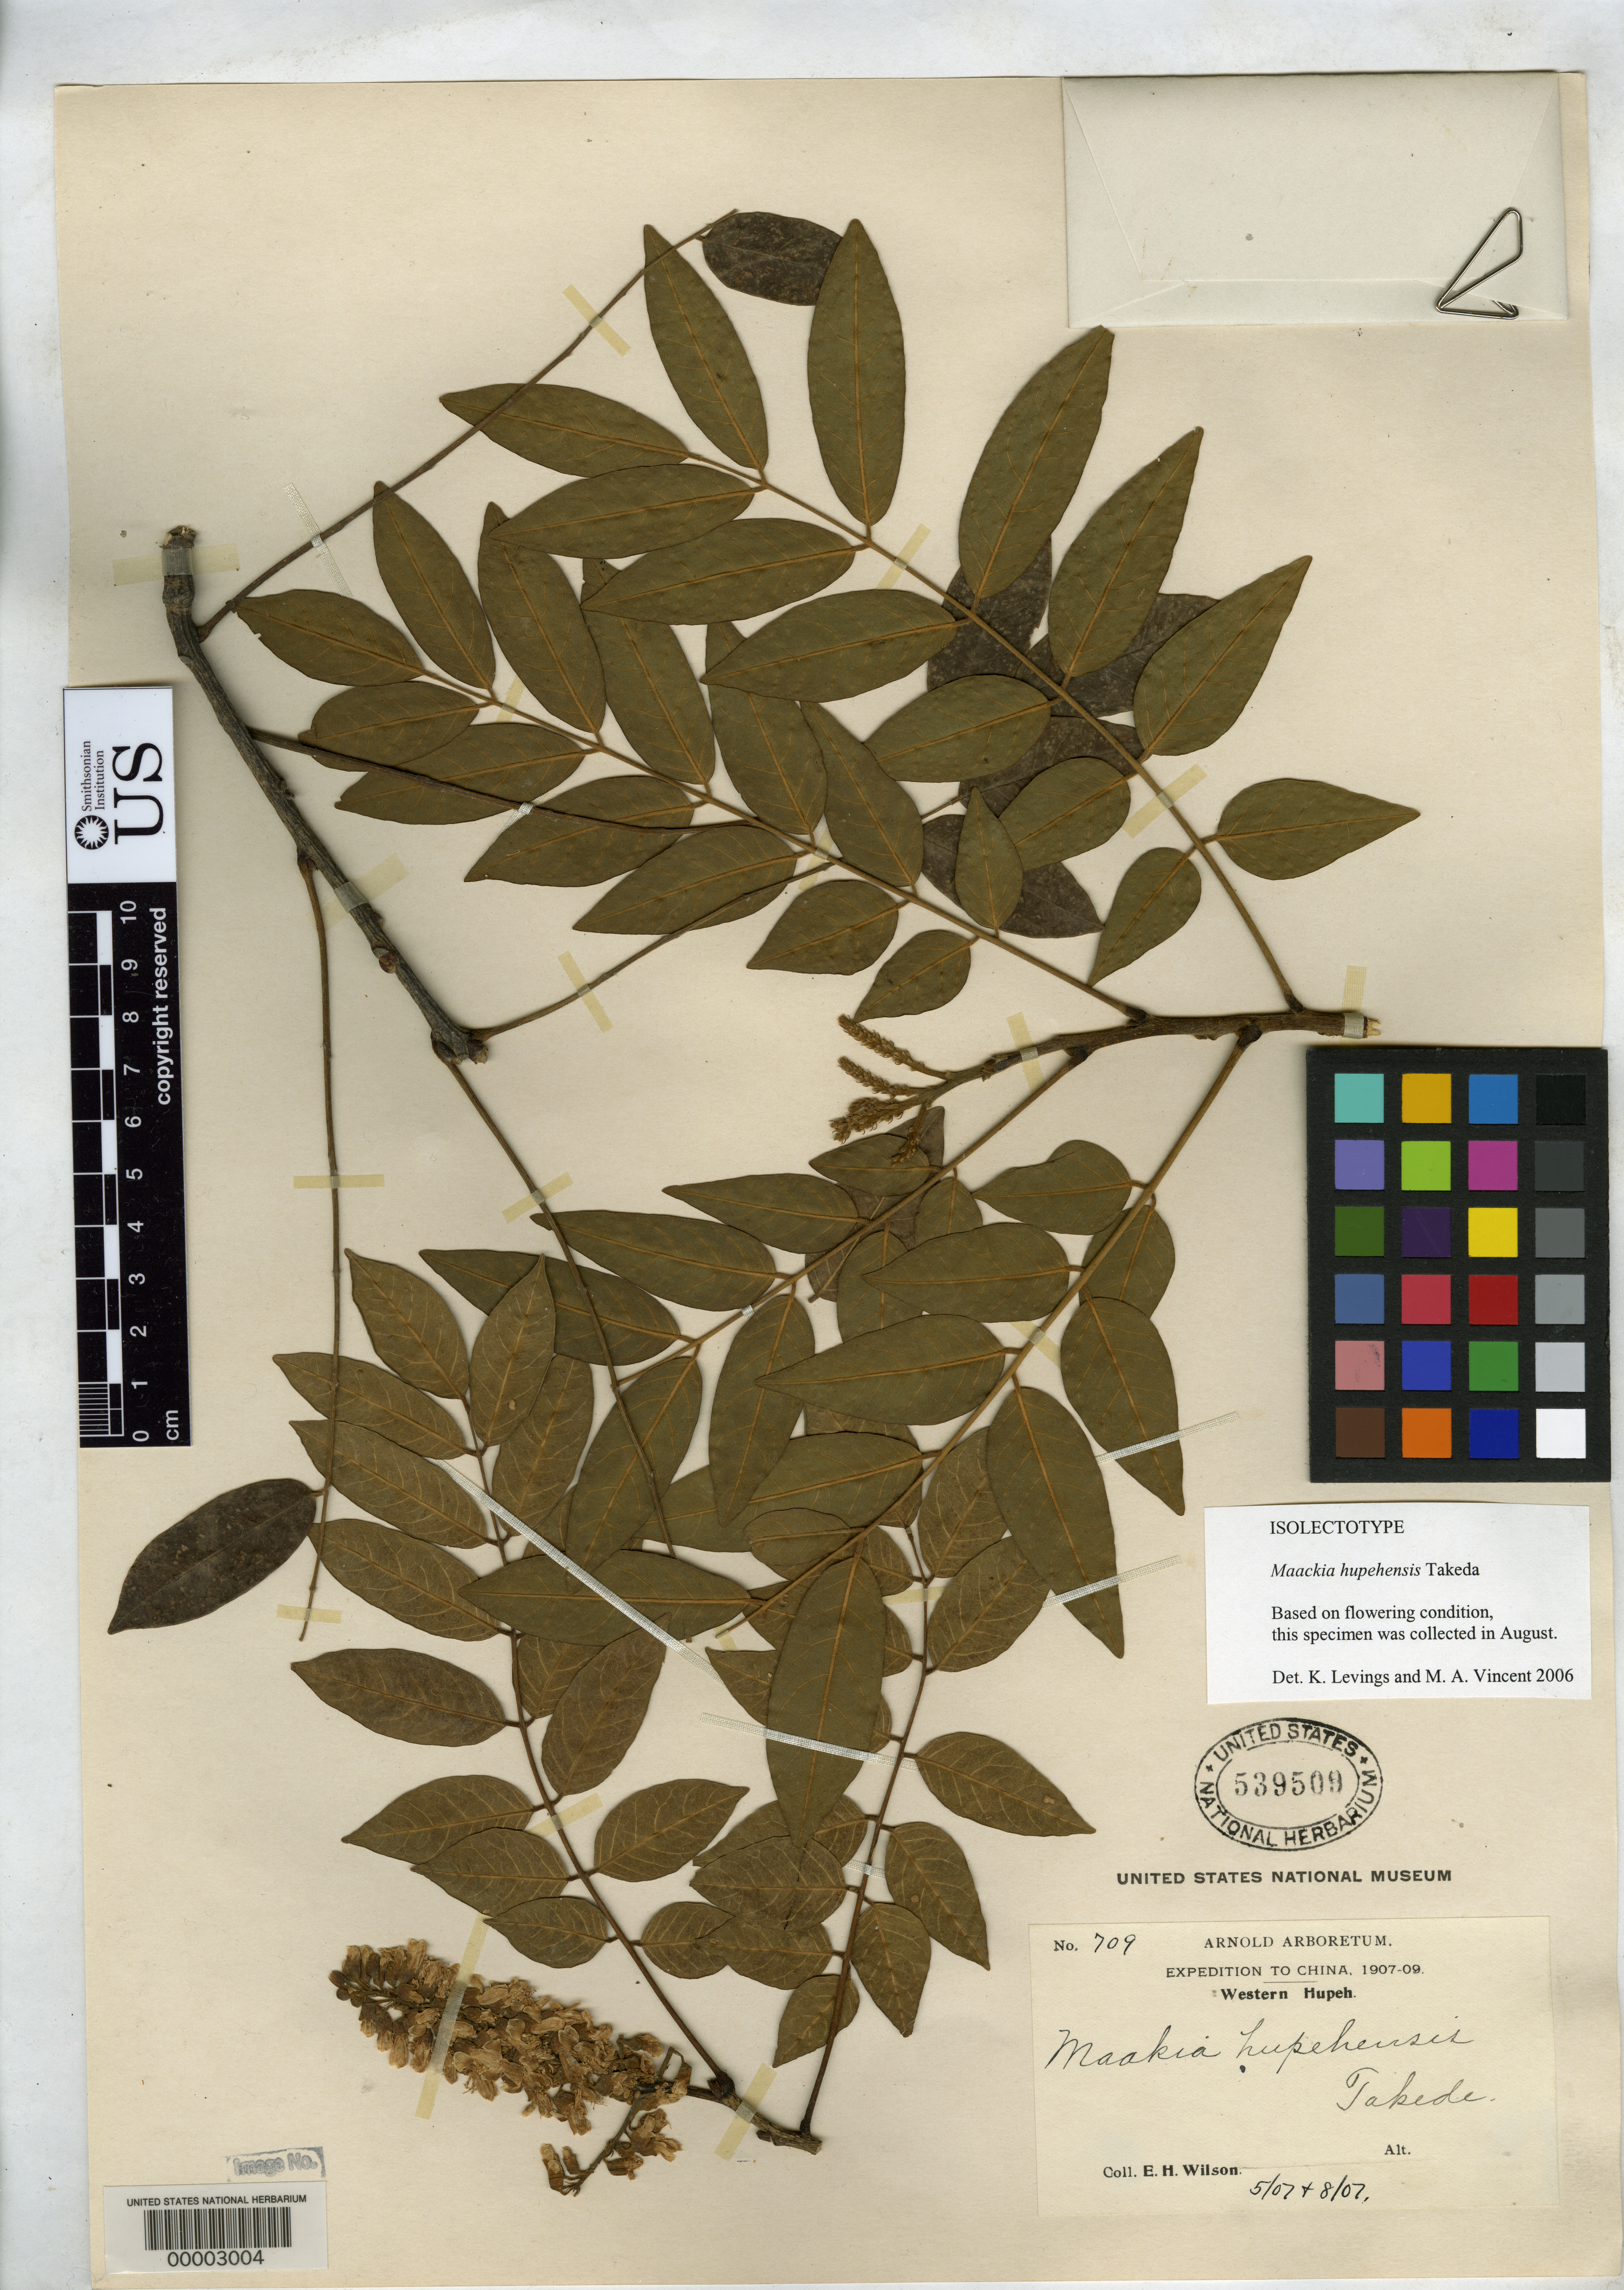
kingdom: Plantae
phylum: Tracheophyta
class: Magnoliopsida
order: Fabales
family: Fabaceae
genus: Maackia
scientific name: Maackia hupehensis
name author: Takeda in Sarg.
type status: Isosyntype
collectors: E. H. Wilson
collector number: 709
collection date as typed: May 1907 and -- Aug 1907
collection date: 1907-05,1907-08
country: China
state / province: Hubei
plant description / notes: Annotated by K. Levings & M.A. Vincent (2006) as "isolectotype"; lectotypification not found, apparently ined.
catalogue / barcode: US 539509